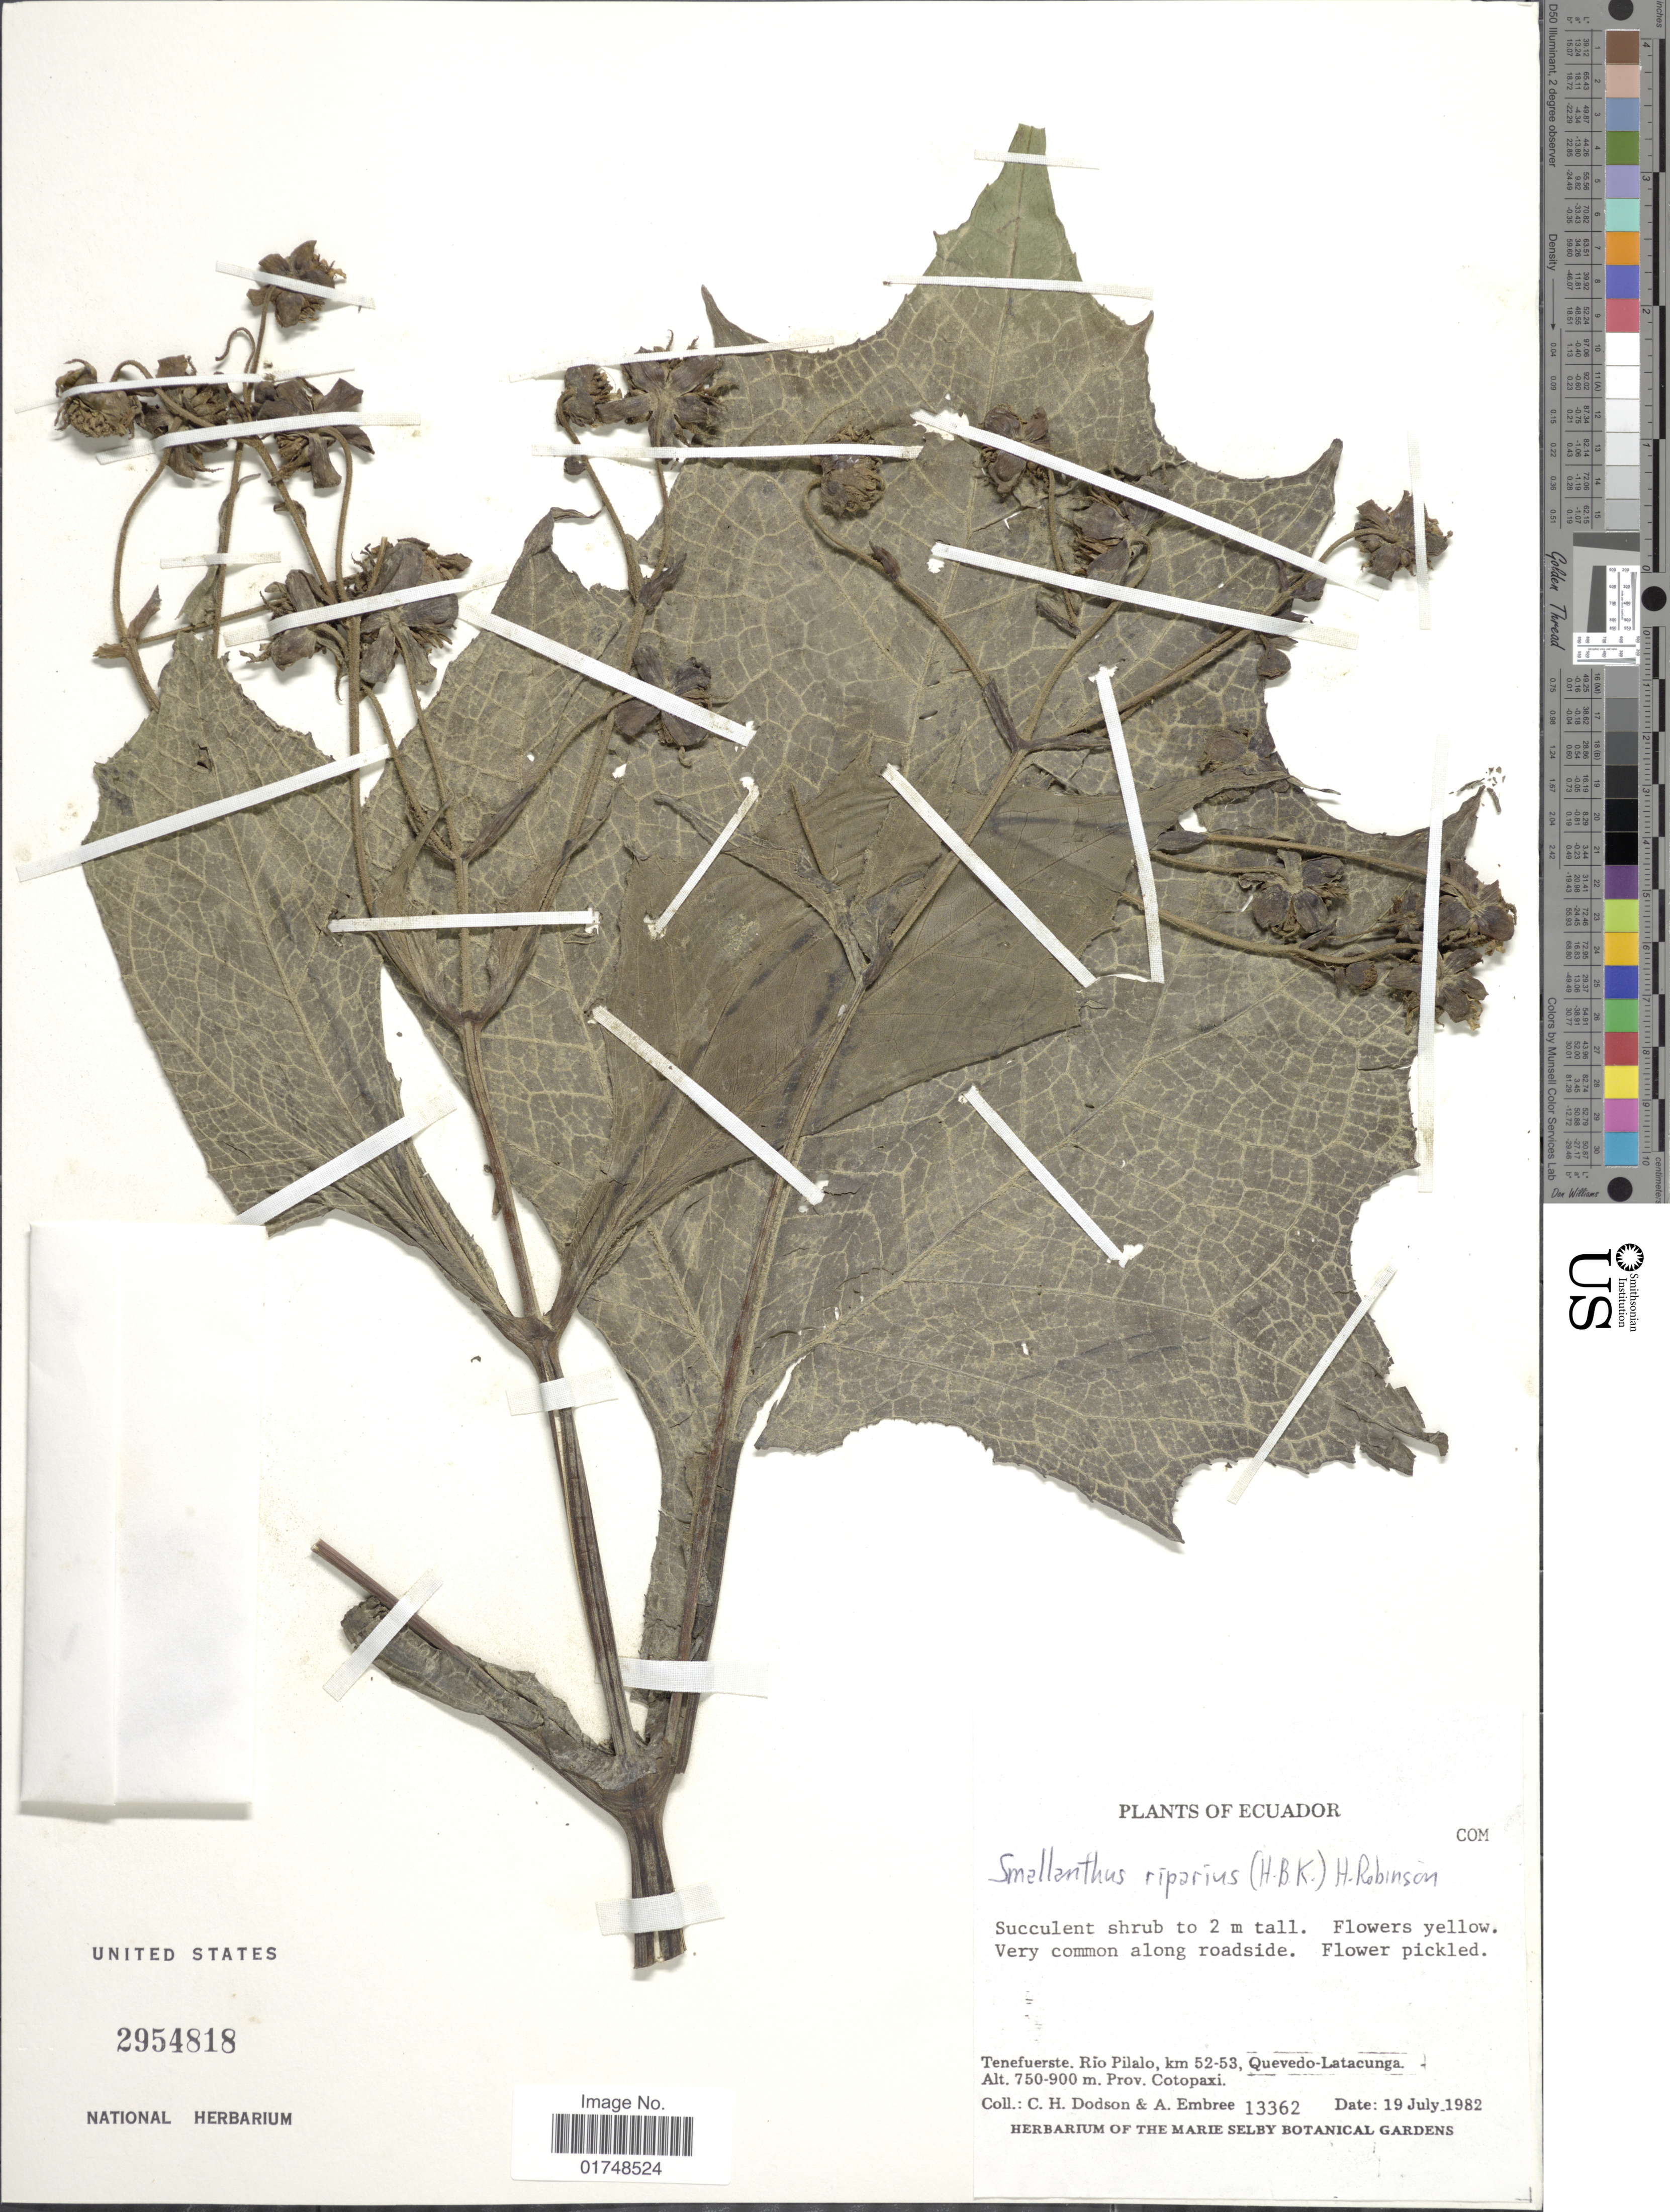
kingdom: Plantae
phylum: Tracheophyta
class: Magnoliopsida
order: Asterales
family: Asteraceae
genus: Smallanthus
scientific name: Smallanthus riparius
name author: (Kunth) H. Rob.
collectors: C. H. Dodson & A. Embree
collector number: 13362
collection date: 1982-07-19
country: Ecuador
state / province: Cotopaxi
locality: Tenefuerste, Rio Pilalo, km 52-53, Quevedo-Latacunga. Prov. Cotopaxi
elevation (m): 750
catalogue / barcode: US 2954818